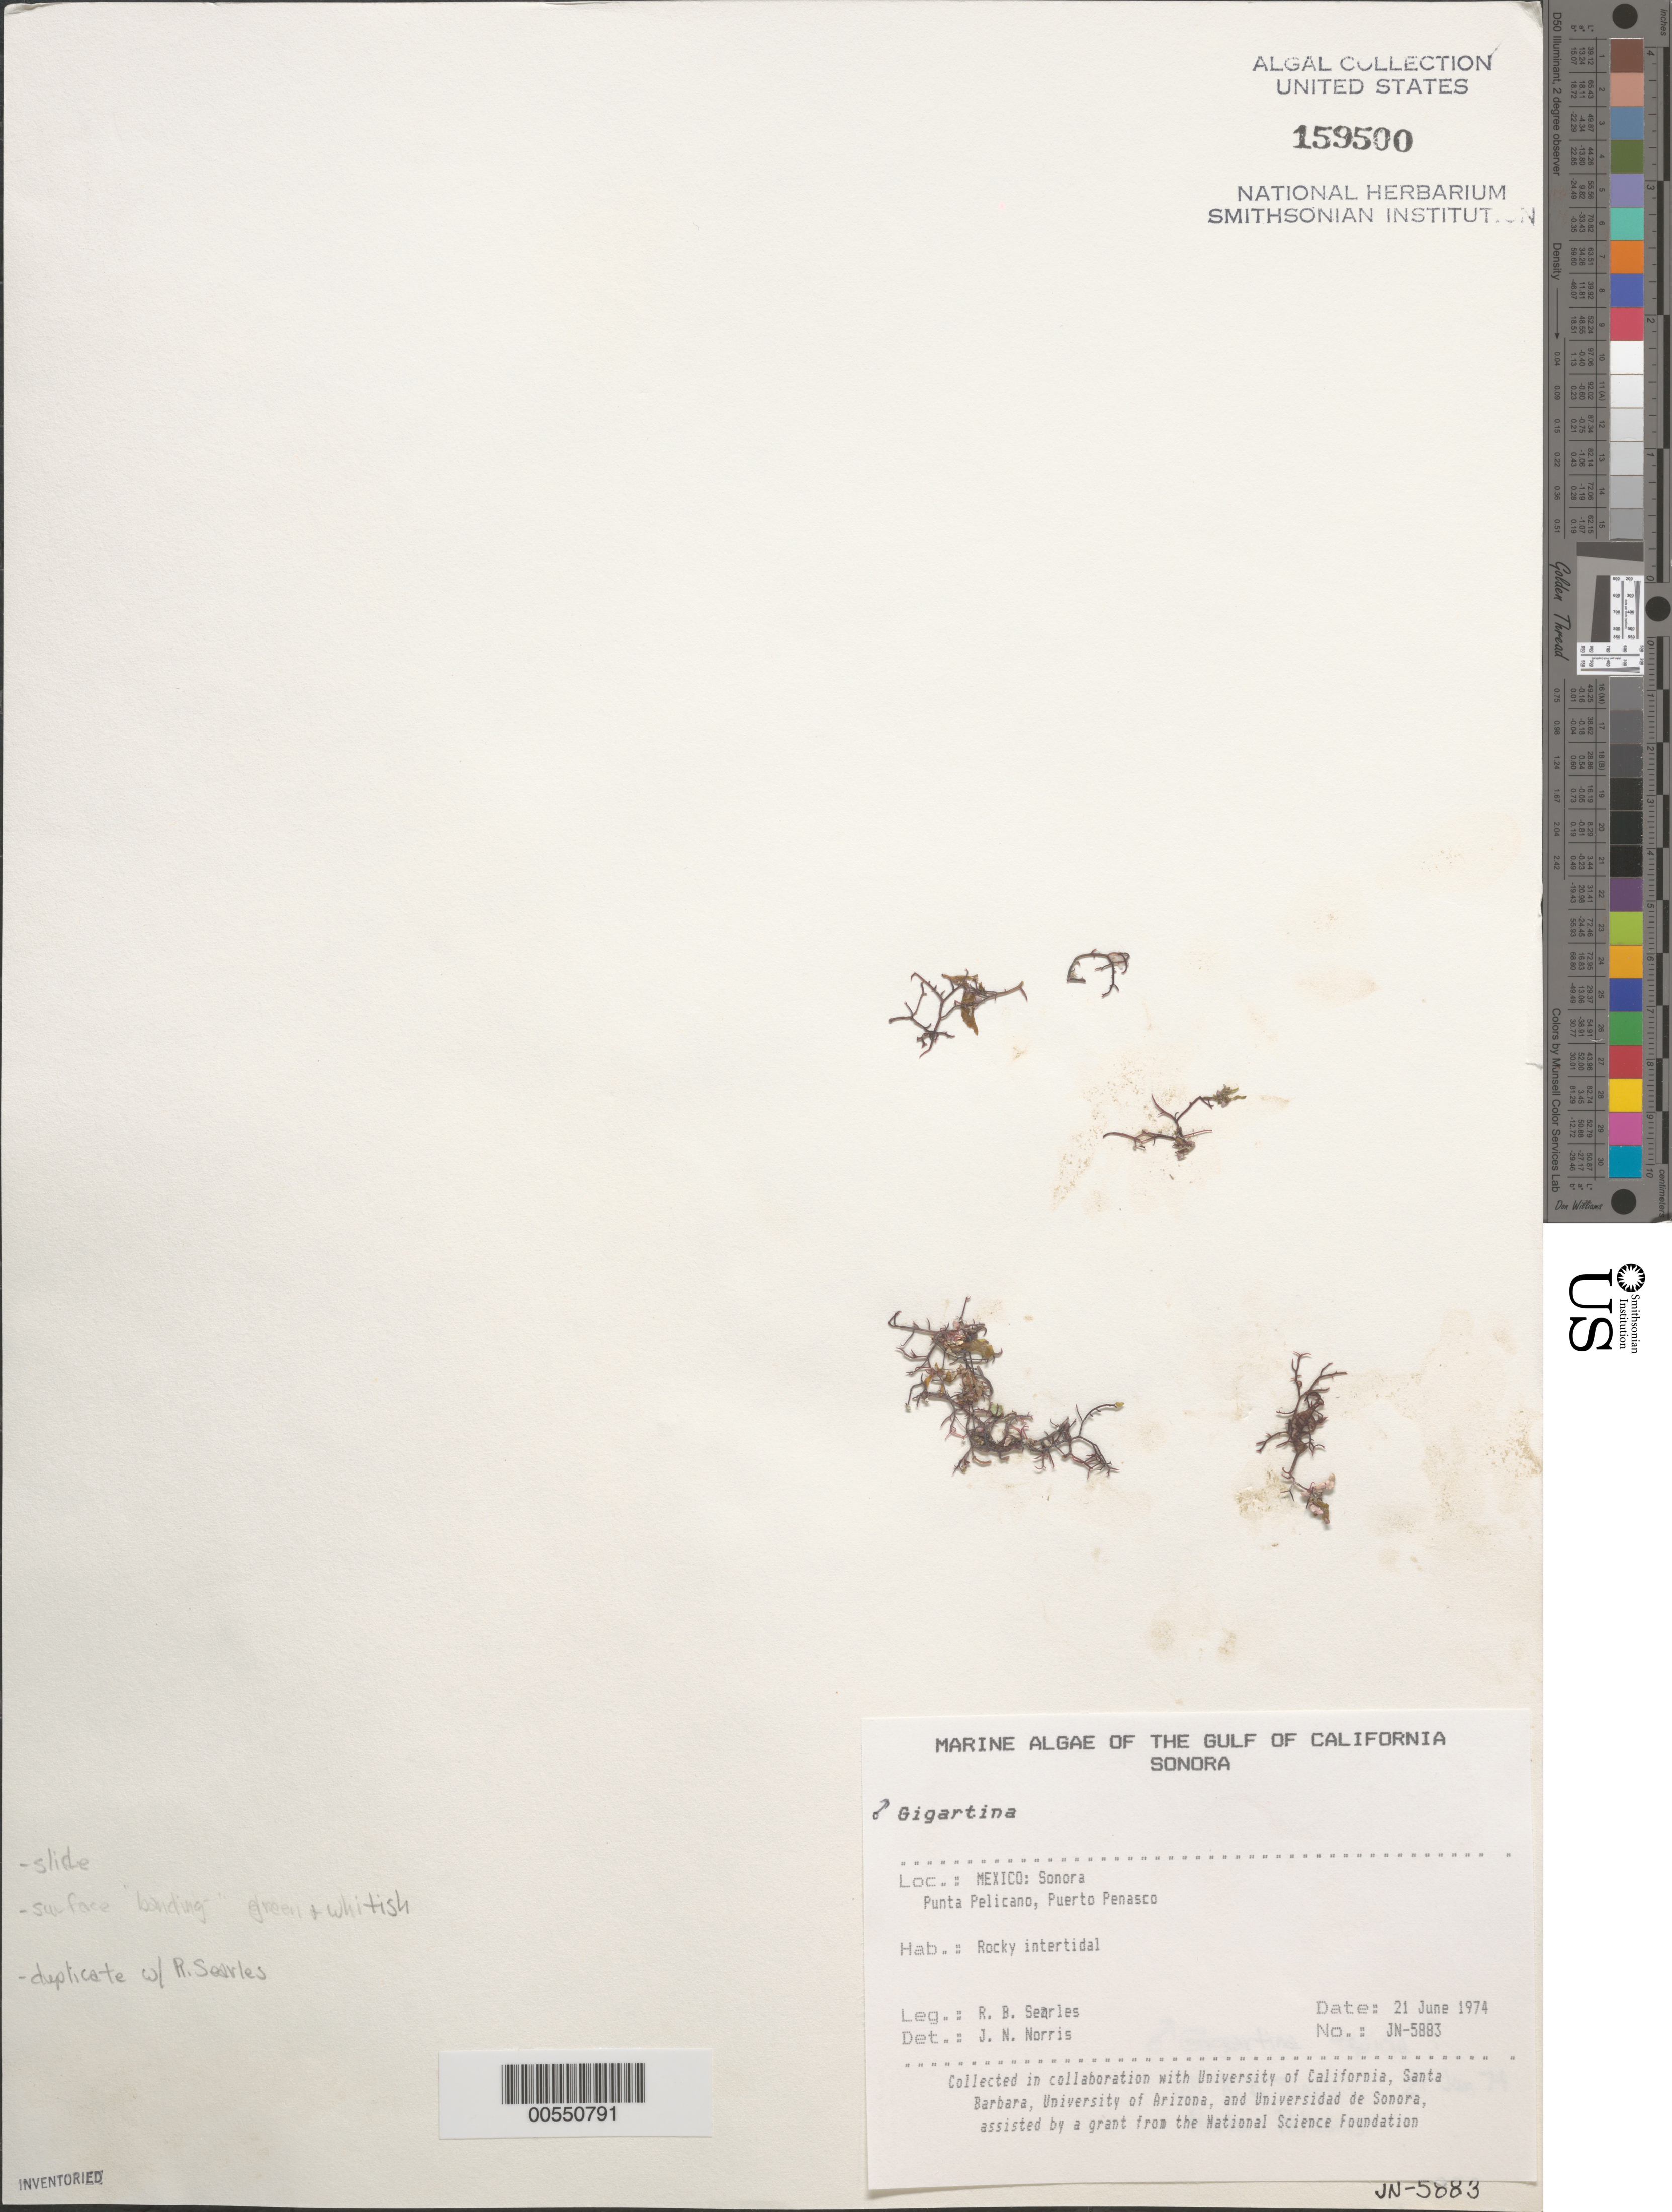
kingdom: Plantae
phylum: Rhodophyta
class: Florideophyceae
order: Gigartinales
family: Gigartinaceae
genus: Gigartina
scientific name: Gigartina sp.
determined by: Norris, James N.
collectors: R. Searles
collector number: Jn-5883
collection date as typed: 21 Jun 1974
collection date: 1974-06-21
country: Mexico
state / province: Sonora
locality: Punta Pelicano, Puerto Penasco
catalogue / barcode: US 159500